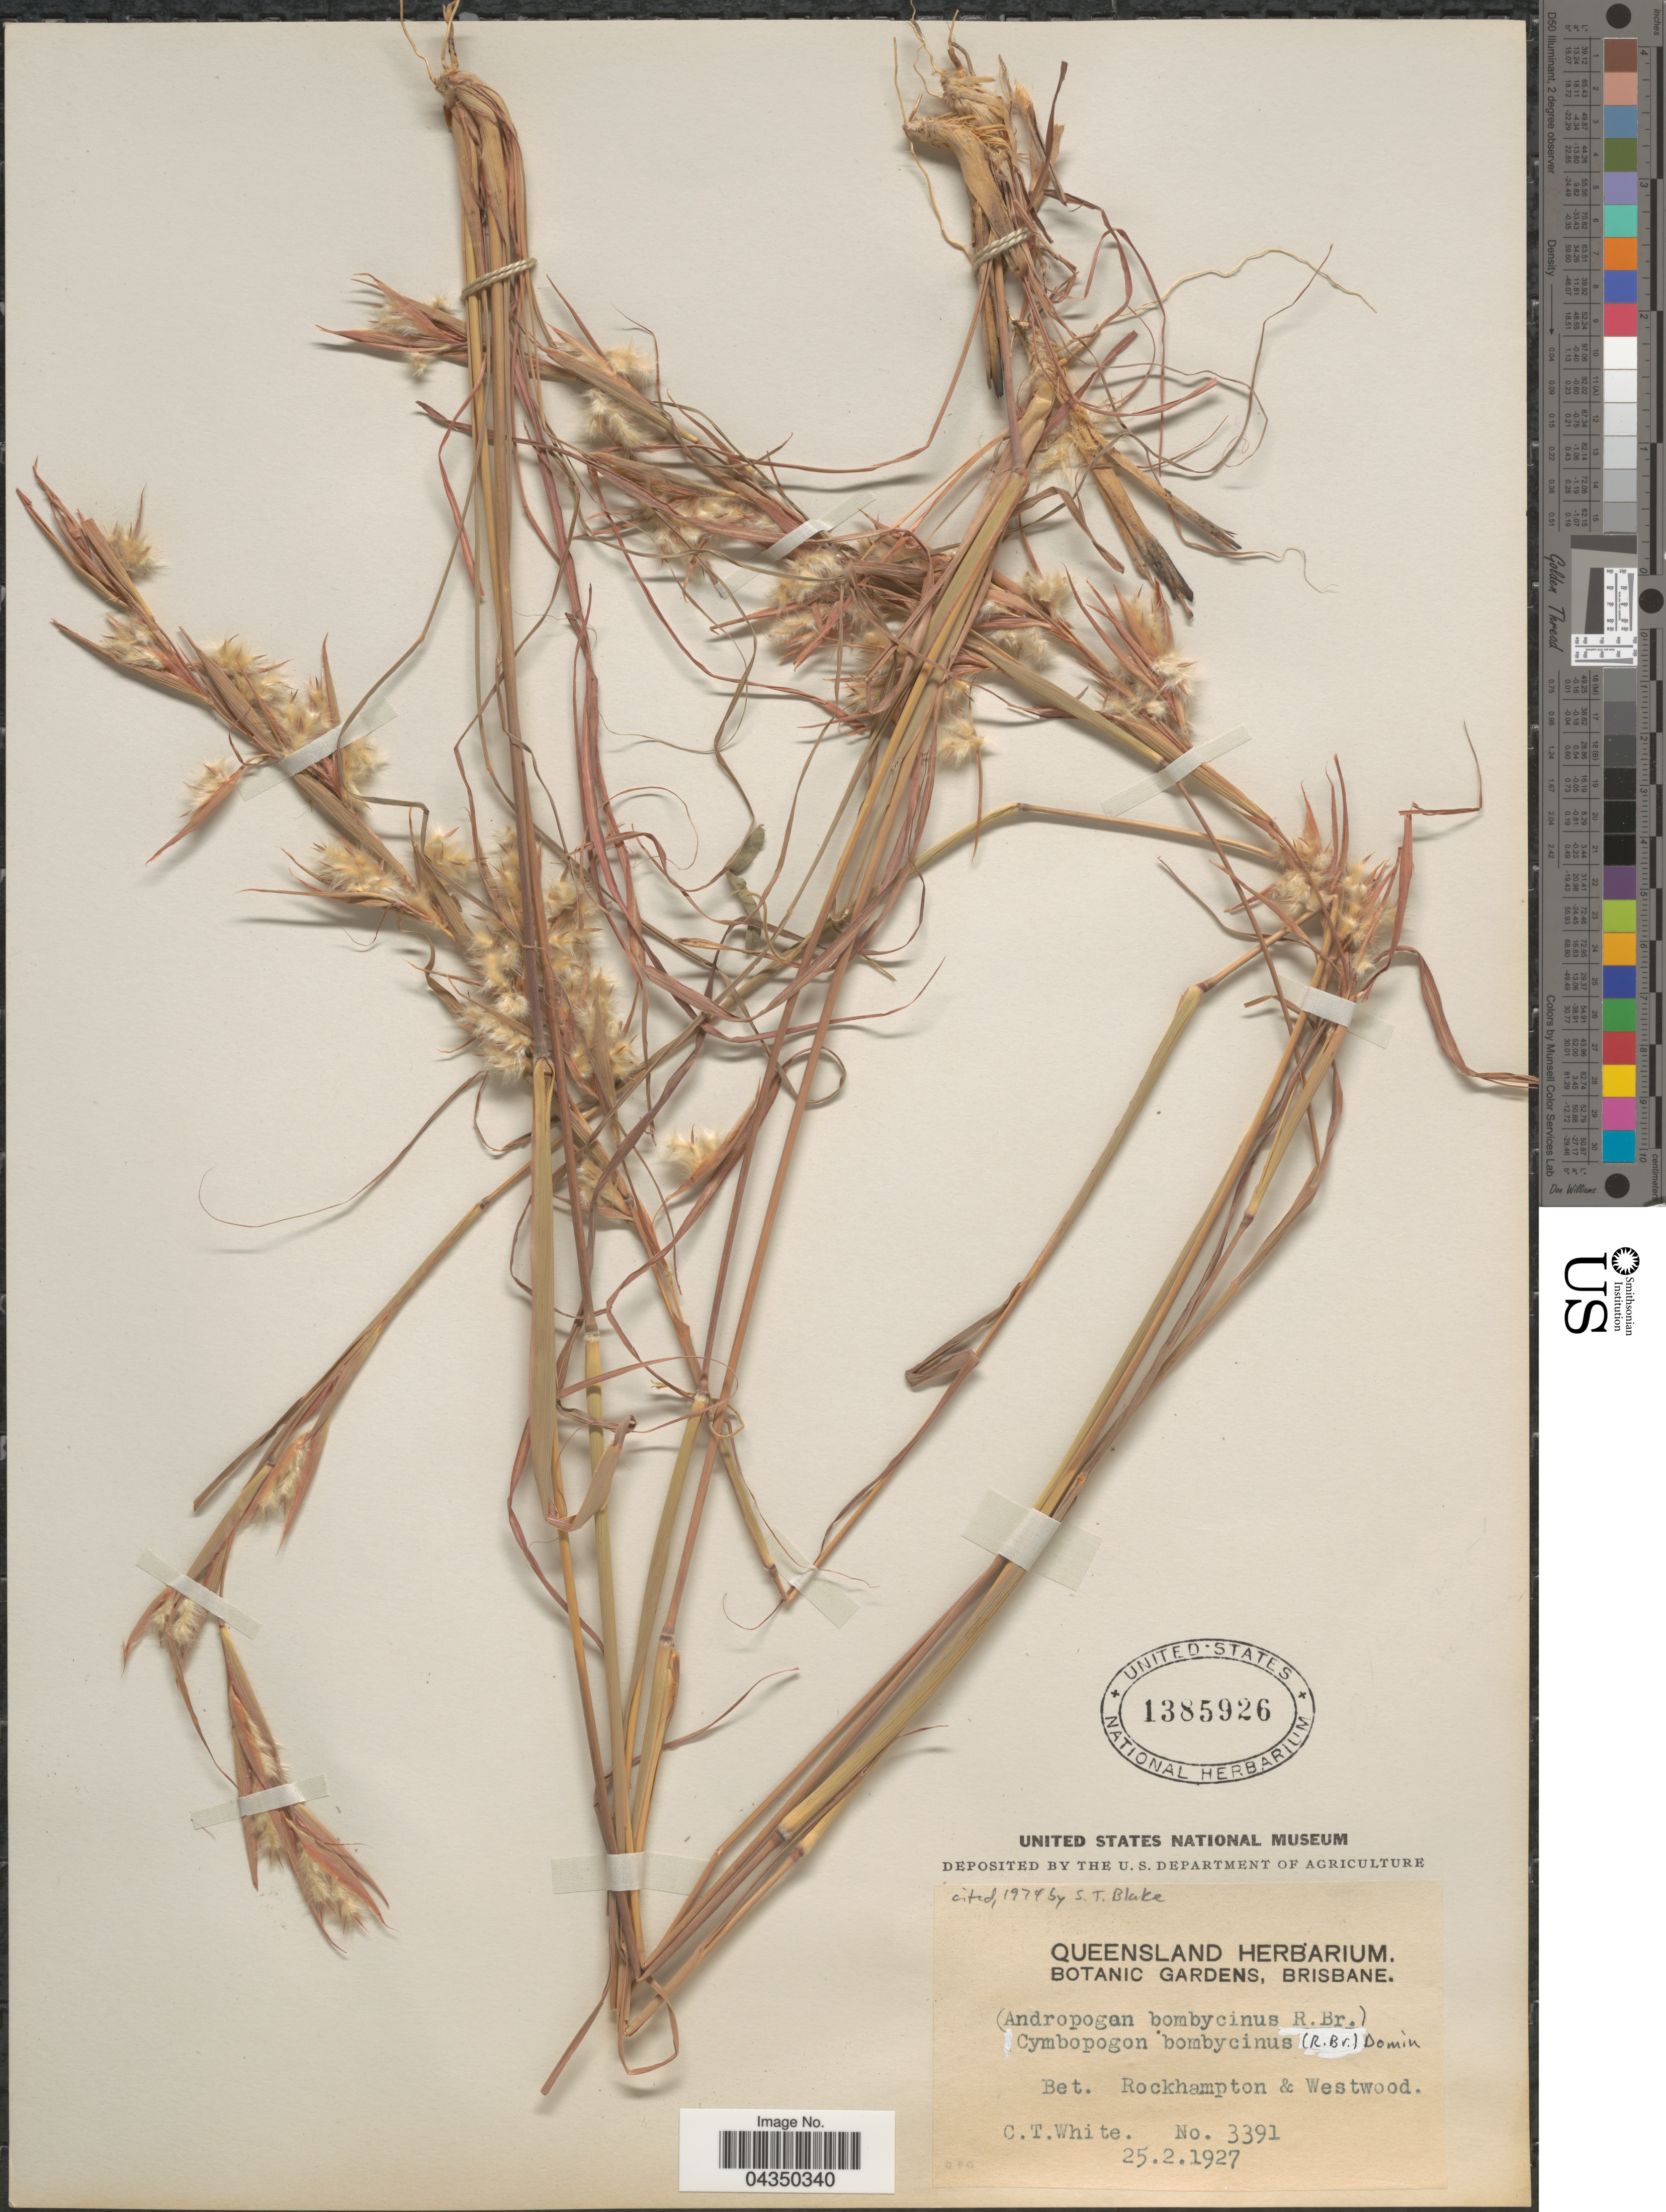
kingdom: Plantae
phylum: Tracheophyta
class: Liliopsida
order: Poales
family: Poaceae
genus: Cymbopogon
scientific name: Cymbopogon bombycinus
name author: A. Camus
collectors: C. T. White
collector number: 3391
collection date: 1927-02-25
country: Australia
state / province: Queensland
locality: Bet. Rockhampton & Westwood.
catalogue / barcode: US 1385926